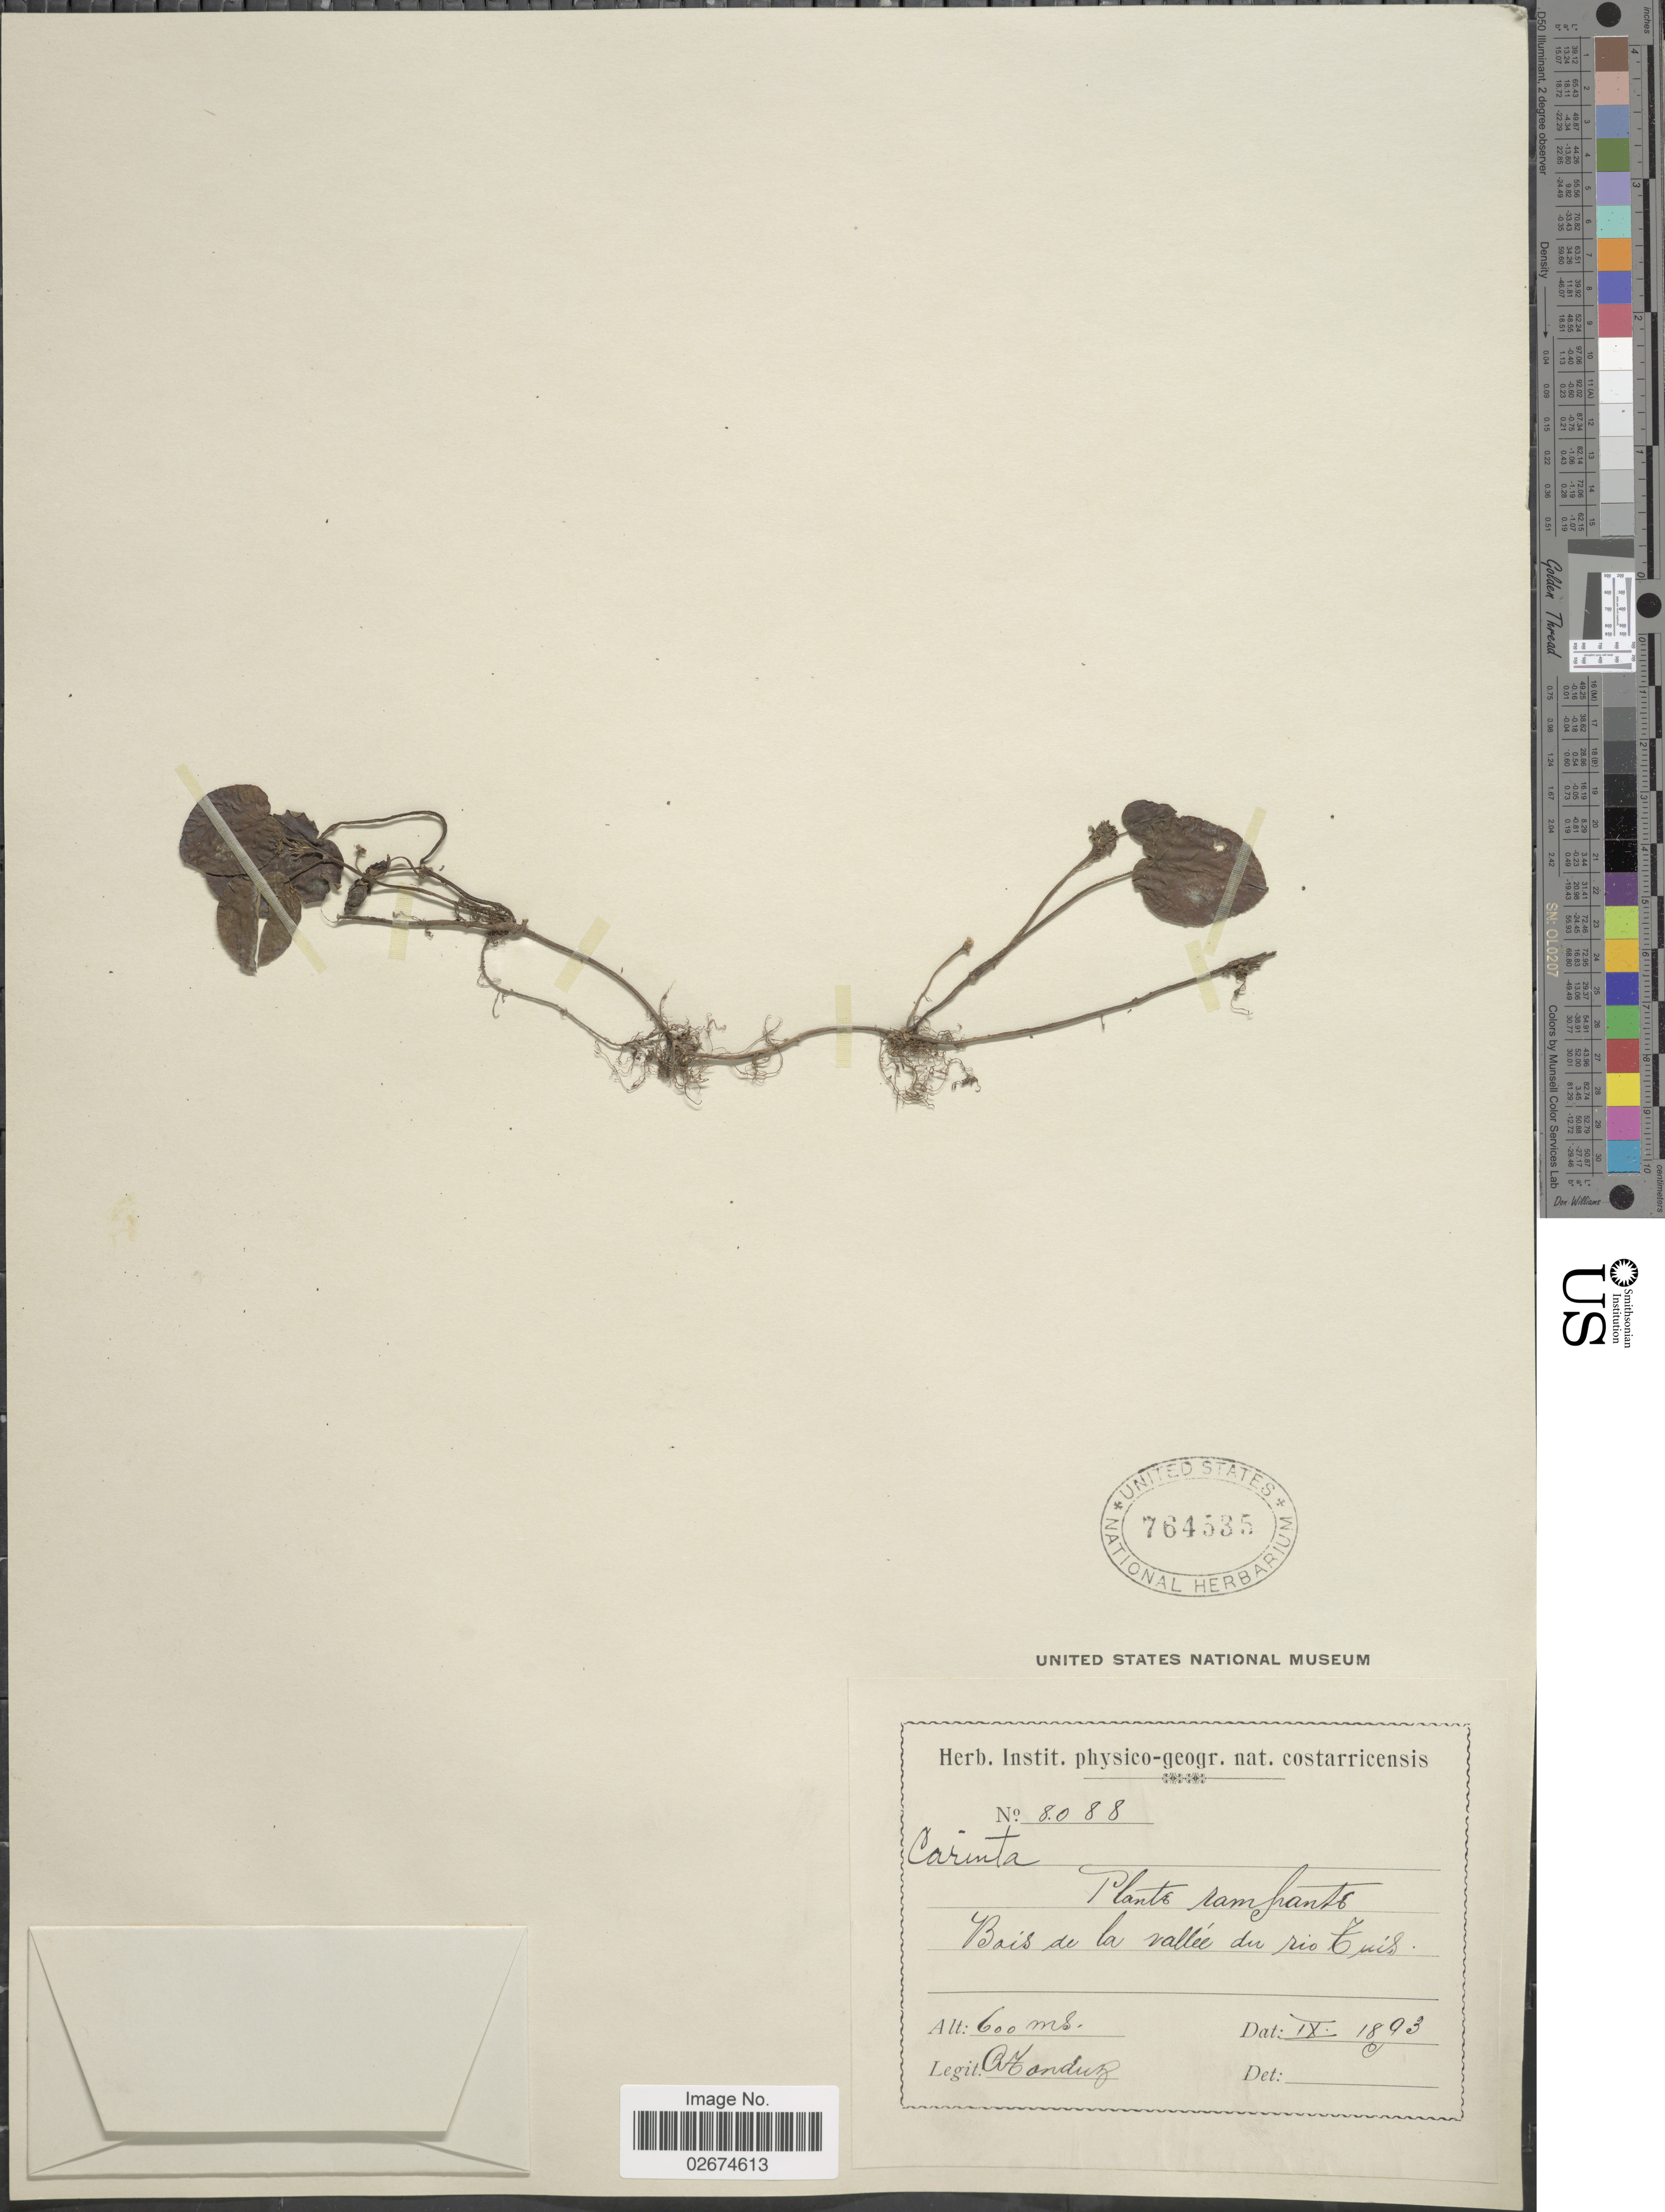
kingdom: Plantae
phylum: Tracheophyta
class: Magnoliopsida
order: Gentianales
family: Rubiaceae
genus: Geophila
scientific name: Geophila herbacea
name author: (Jacq.) K. Schum.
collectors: A. Tonduz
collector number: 8088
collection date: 1893-09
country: Costa Rica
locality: Bois de la vallee du rio Tuis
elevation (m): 600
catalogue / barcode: US 764535